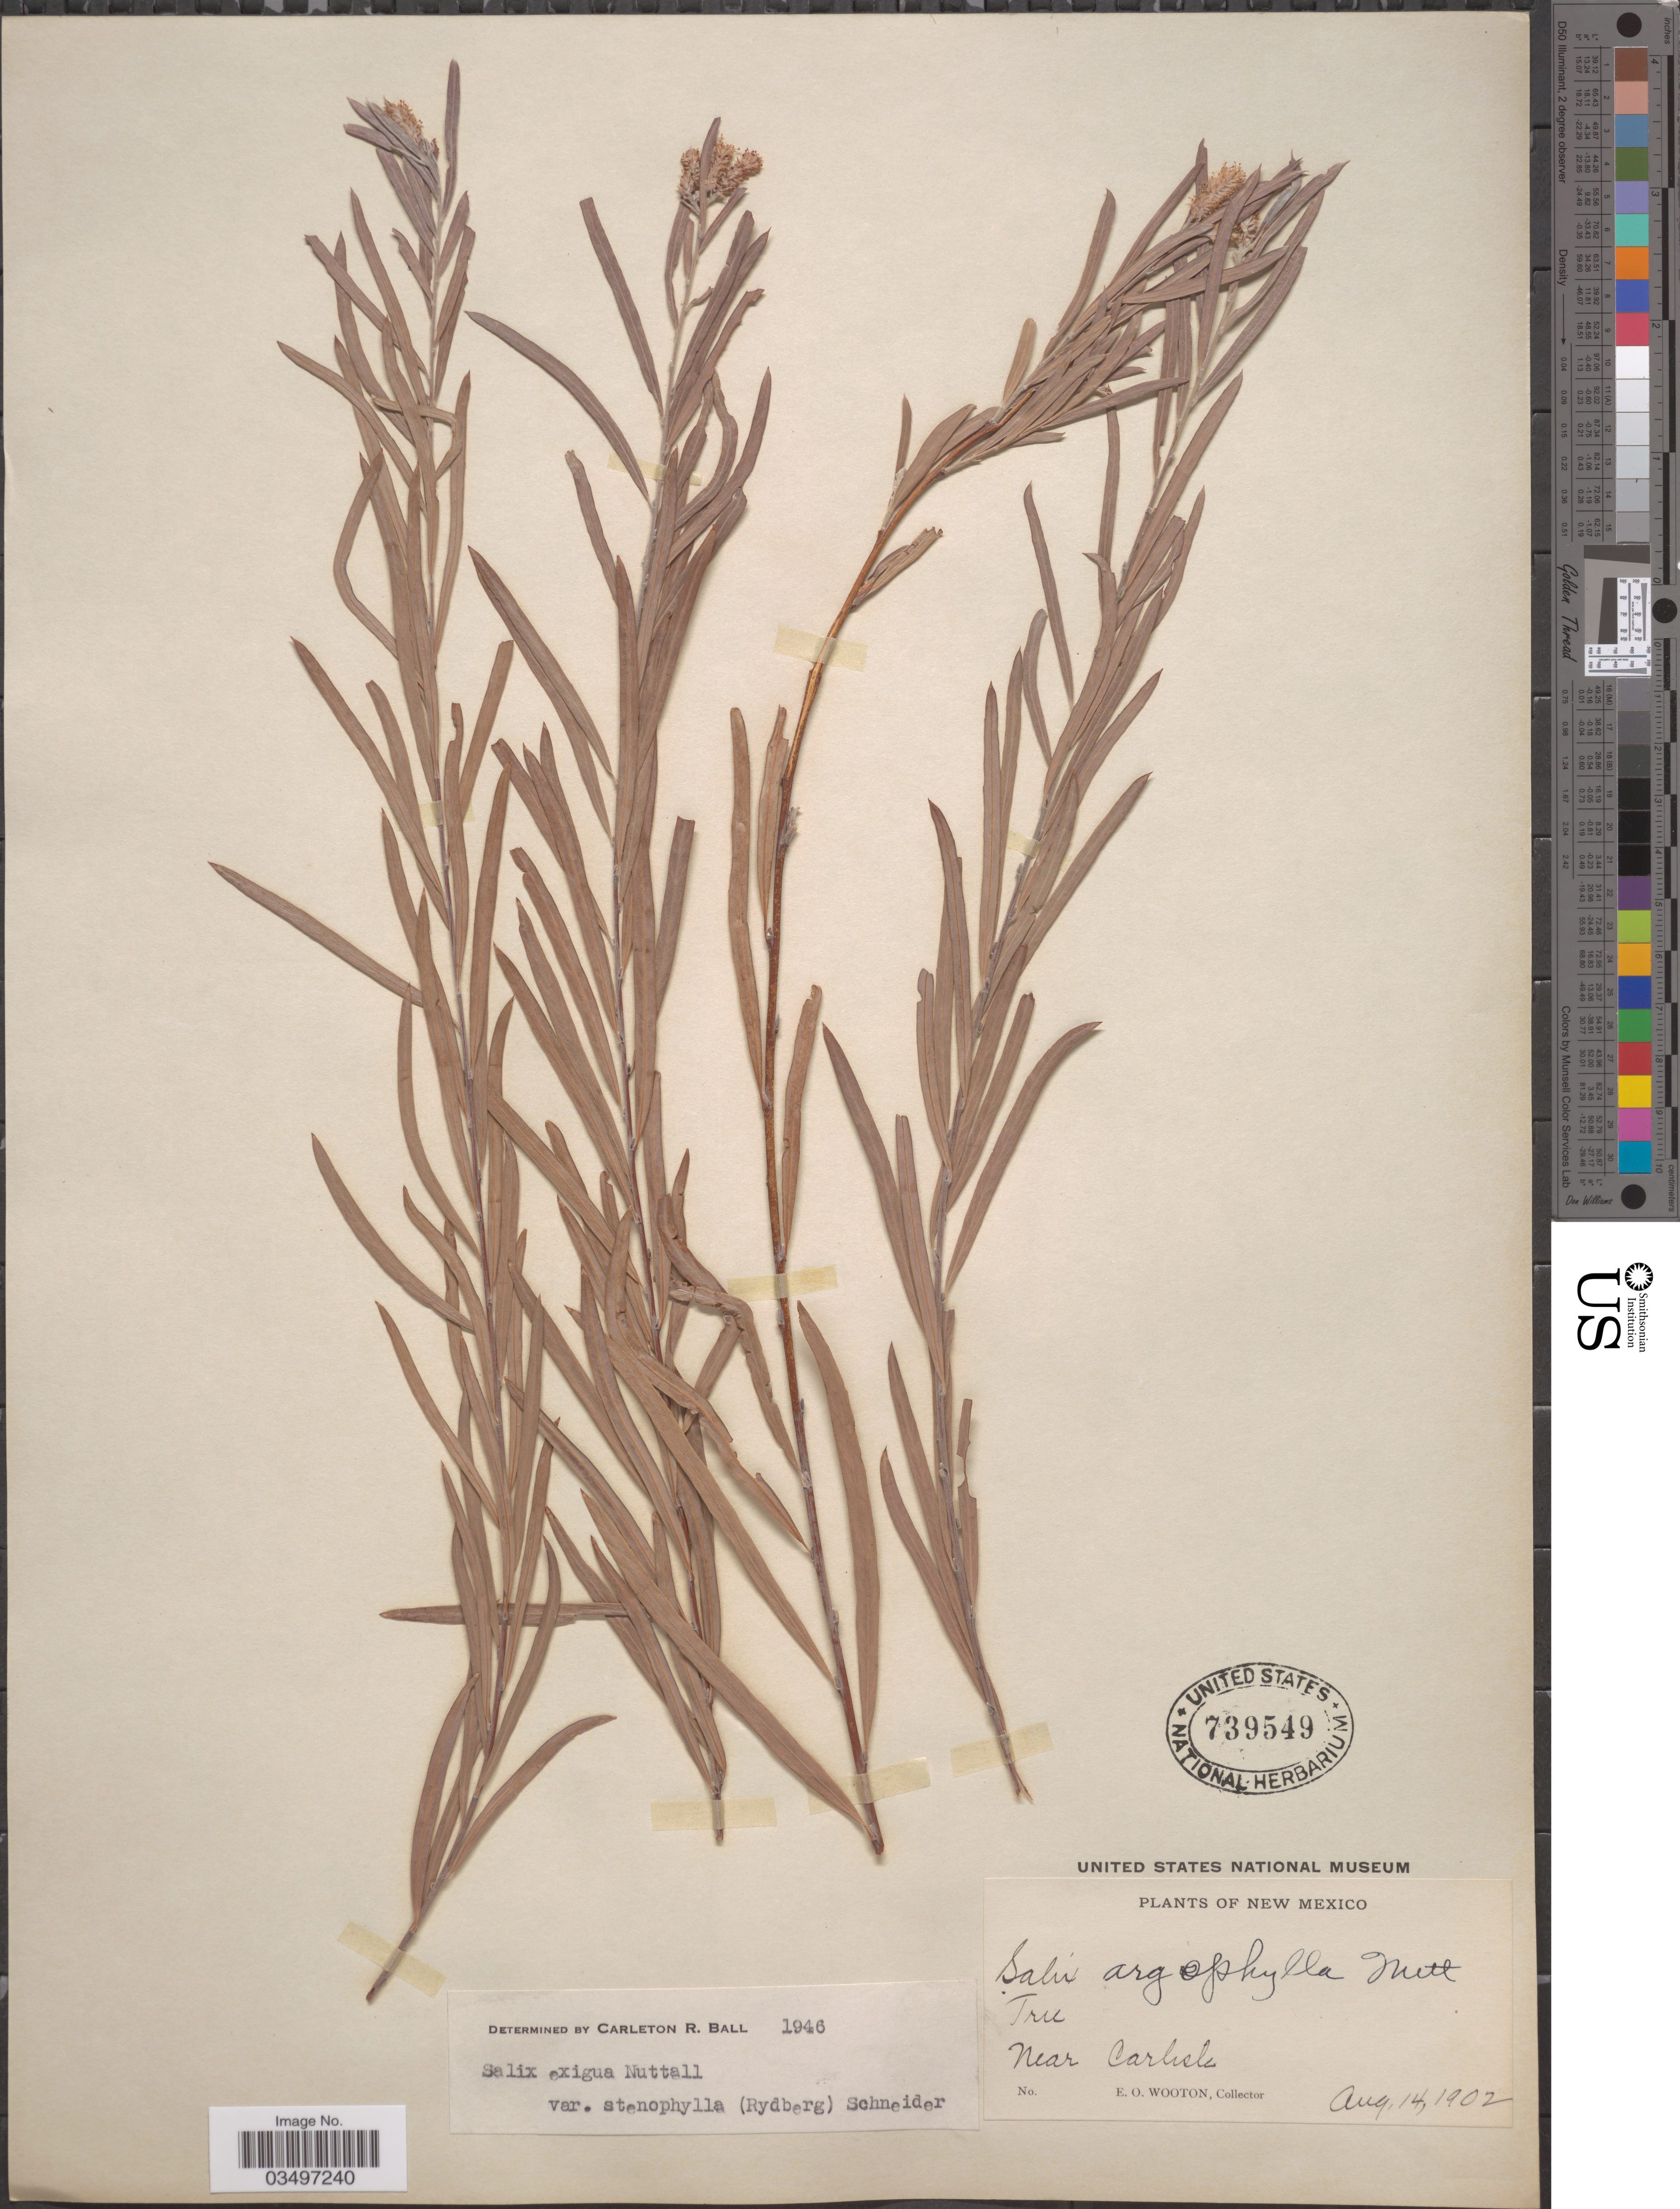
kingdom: Plantae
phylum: Tracheophyta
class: Magnoliopsida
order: Malpighiales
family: Salicaceae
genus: Salix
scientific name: Salix exigua var. stenophylla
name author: (Rydb.) C.K. Schneid.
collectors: E. O. Wooton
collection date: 1902-08-14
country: United States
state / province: New Mexico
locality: Near Carlisle.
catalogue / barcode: US 739549